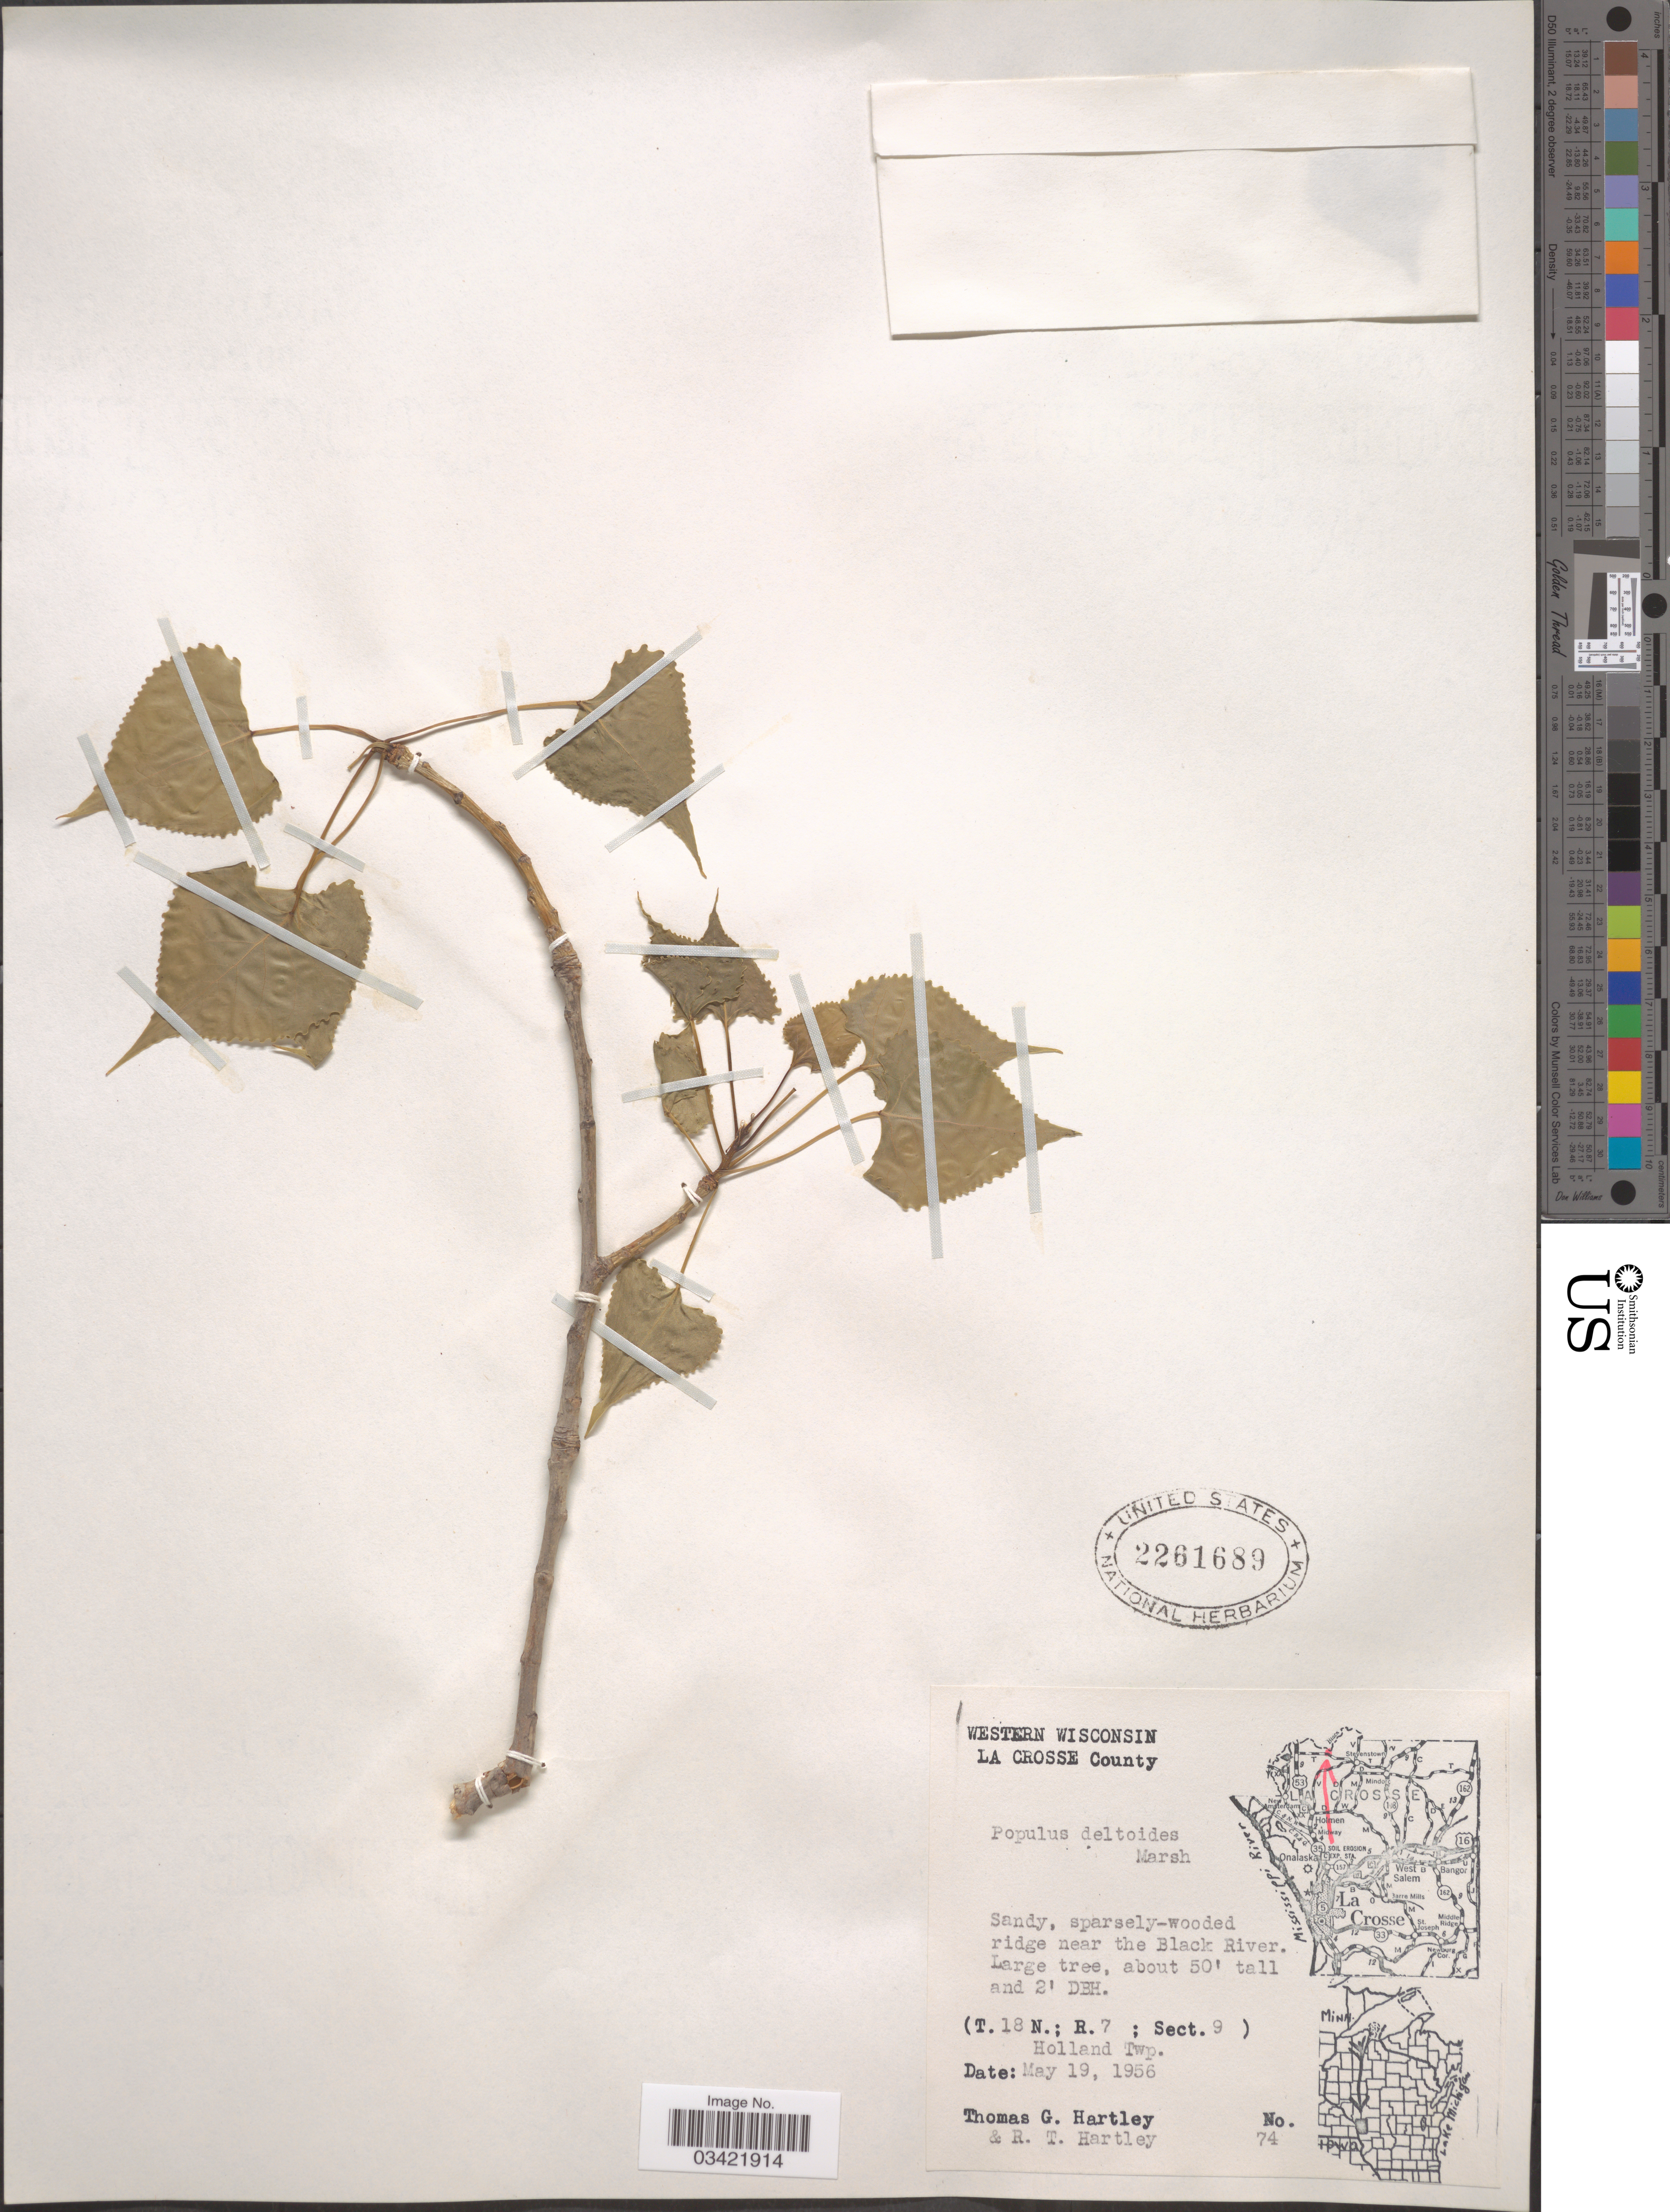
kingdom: Plantae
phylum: Tracheophyta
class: Magnoliopsida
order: Malpighiales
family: Salicaceae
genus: Populus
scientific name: Populus deltoides subsp. monilifera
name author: (Aiton) Eckenw.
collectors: T. G. Hartley & R. T. Hartley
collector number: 74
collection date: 1956-05-19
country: United States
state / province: Wisconsin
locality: Western Wisconsin. La Crosse County. Ridge near the Black River. (T. 18 N.; R. 7; Sect. 9) Holland Twp.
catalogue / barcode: US 2261689